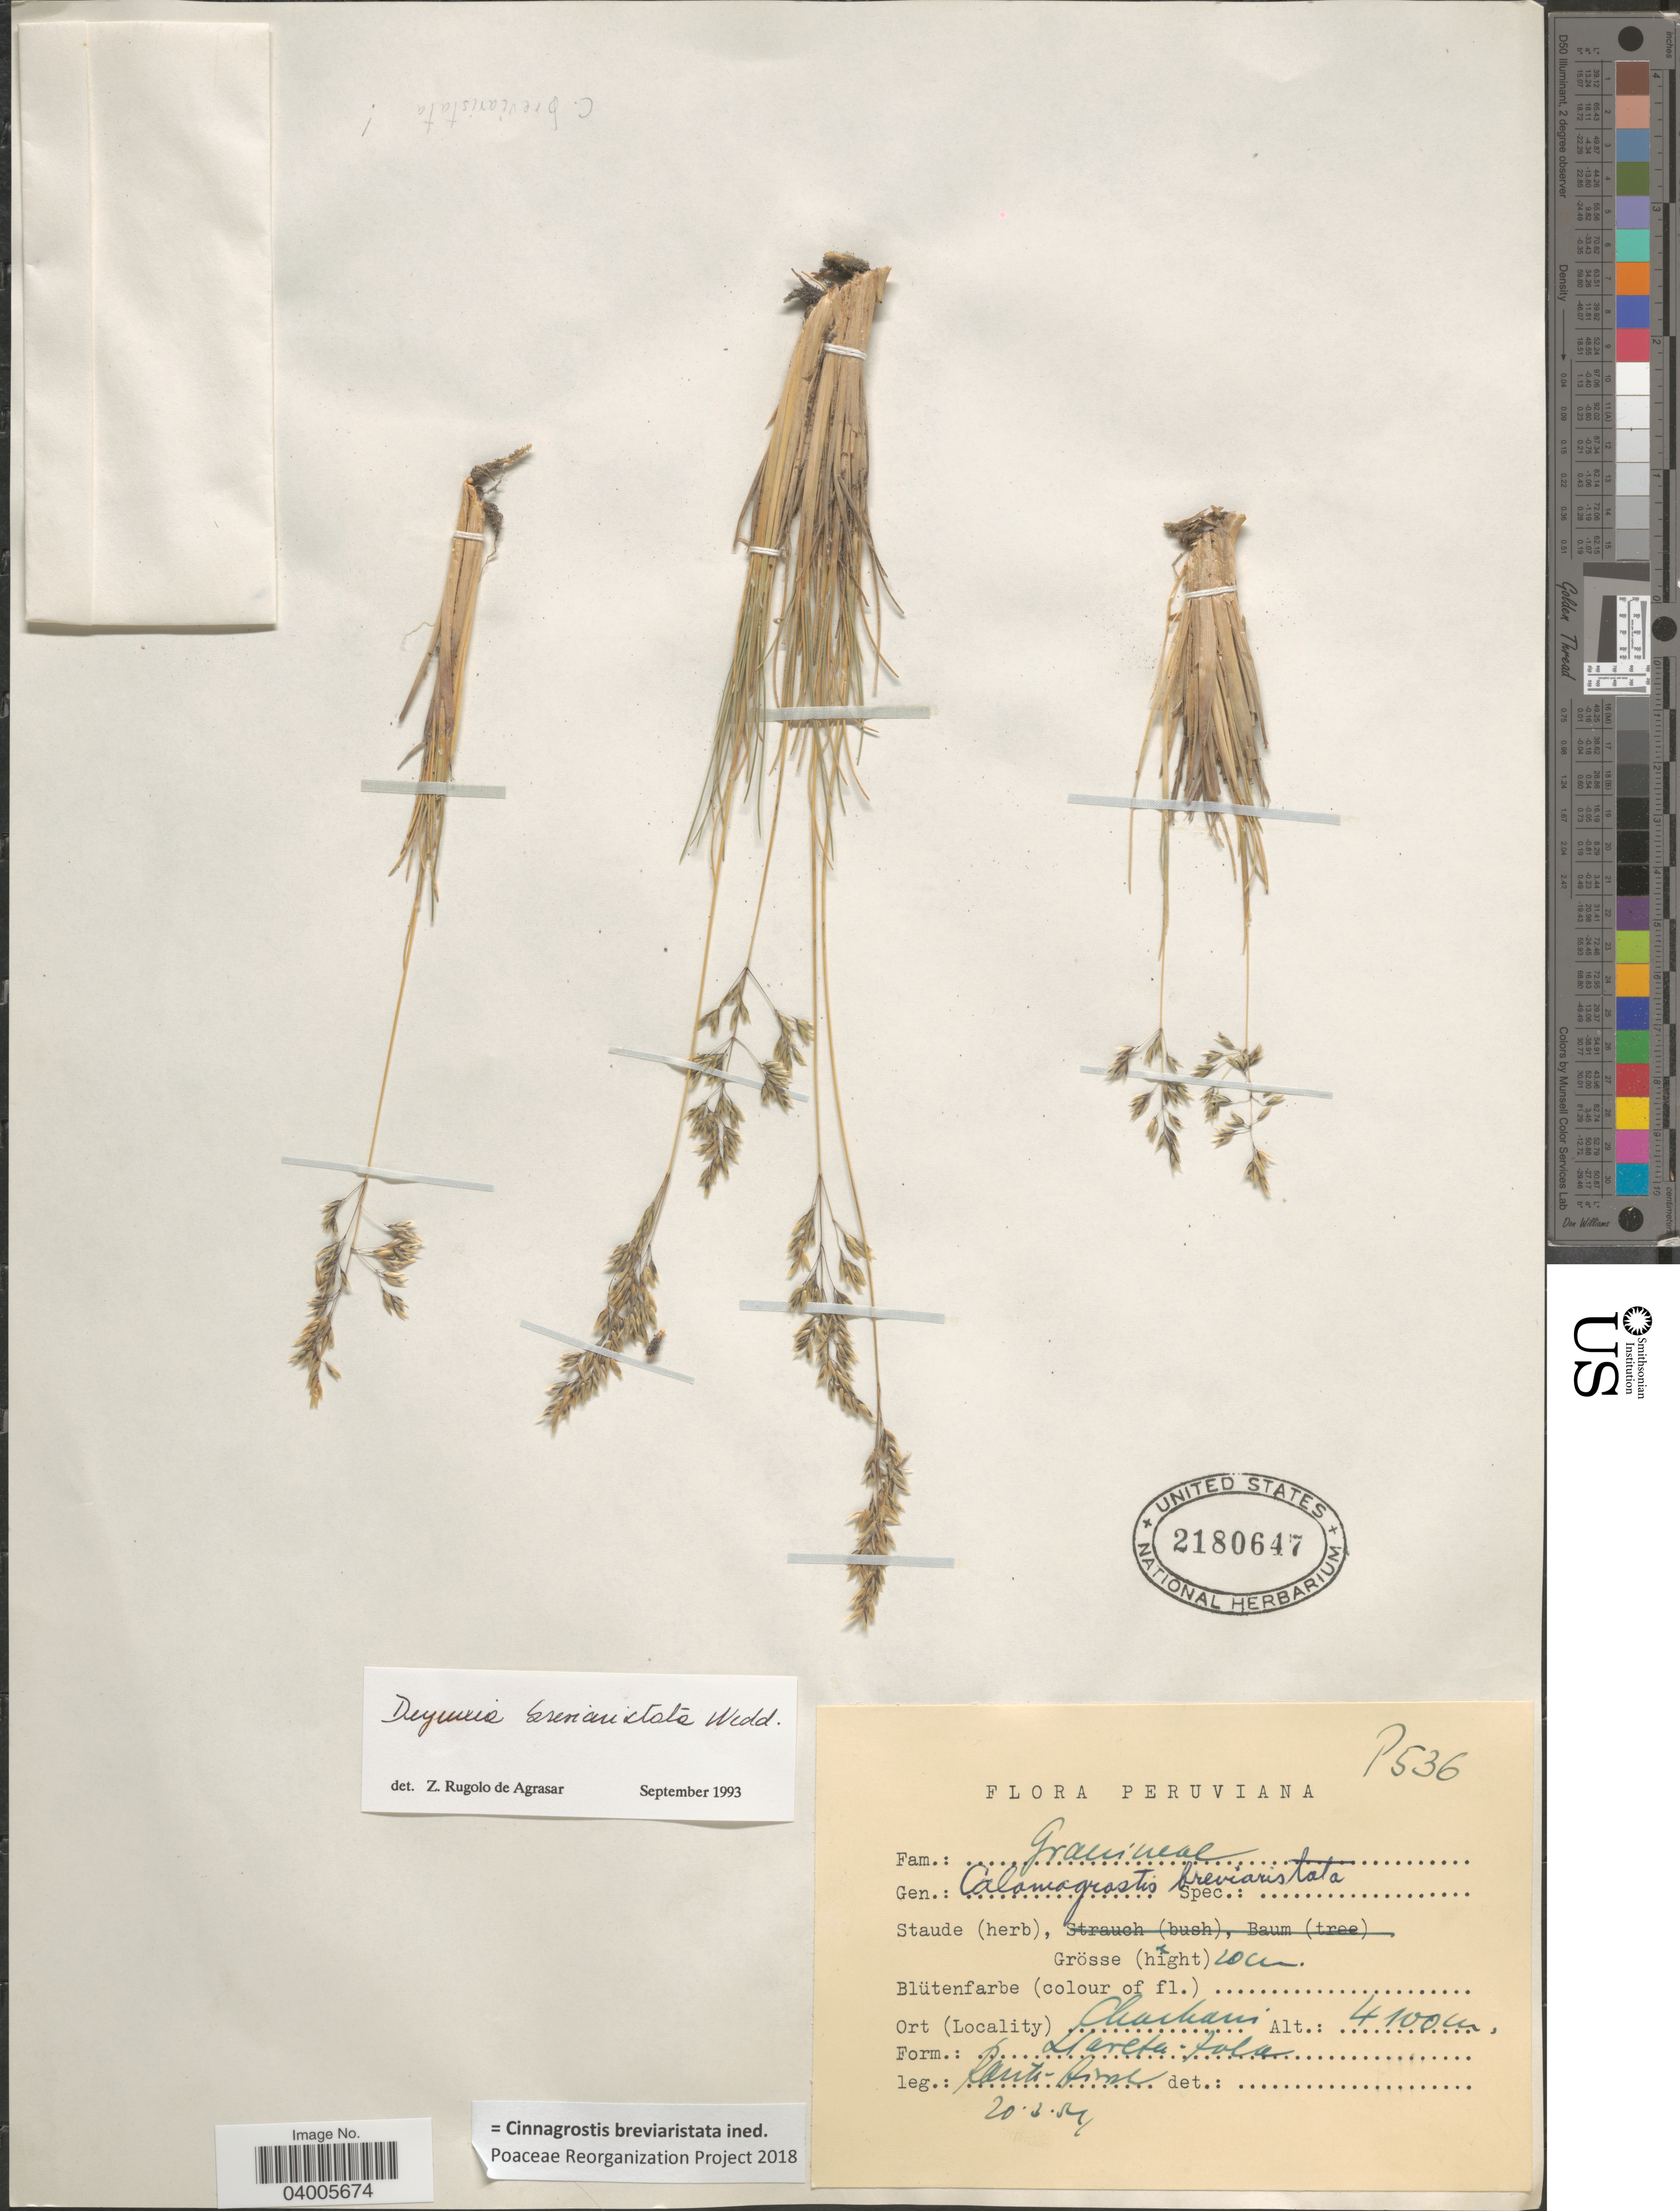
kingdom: Plantae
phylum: Tracheophyta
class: Liliopsida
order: Poales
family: Poaceae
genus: Cinnagrostis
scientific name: Cinnagrostis breviaristata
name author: (Wedd.) P.M. Peterson et al.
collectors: W. Rauh & G. Hirsch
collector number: P536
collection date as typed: Transcribed d/m/y: 20/3/54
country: Peru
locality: Chachani.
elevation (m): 4100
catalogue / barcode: US 2180647